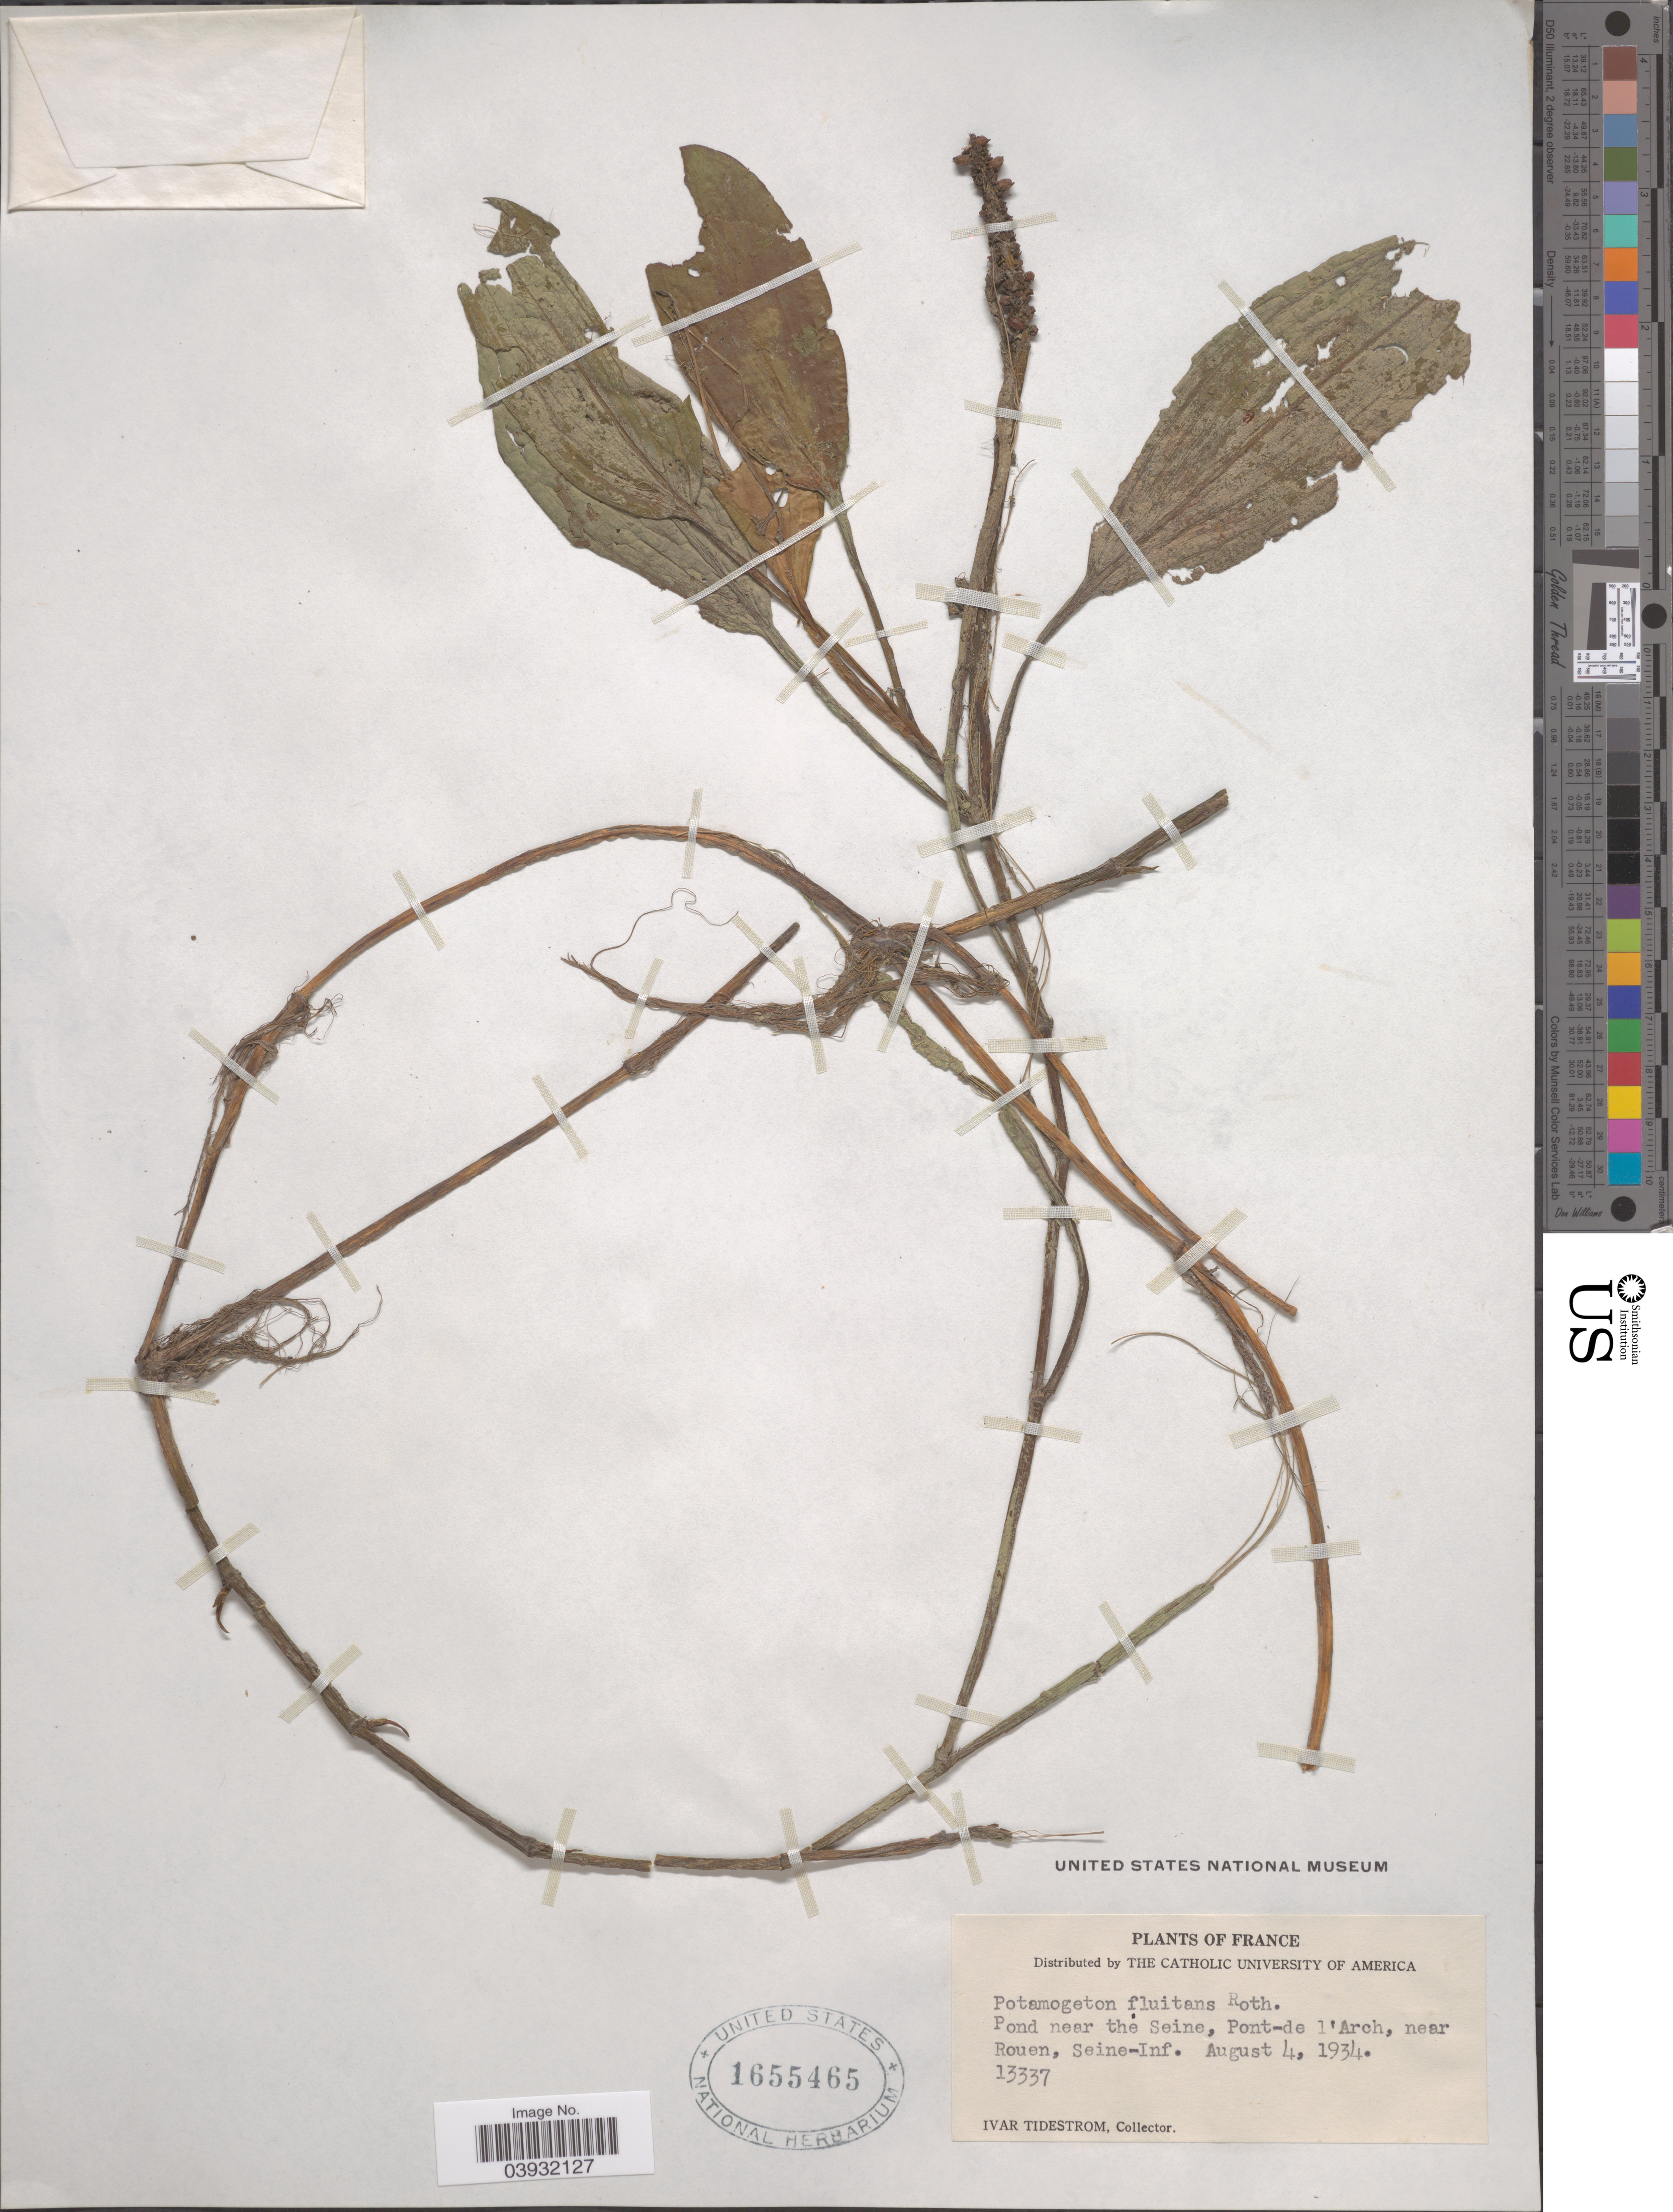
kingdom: Plantae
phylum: Tracheophyta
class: Liliopsida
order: Alismatales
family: Potamogetonaceae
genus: Potamogeton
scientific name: Potamogeton fluitans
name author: Roth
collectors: I. F. Tidestrom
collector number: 13337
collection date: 1934-08-04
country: France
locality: Pond near the Seine, Pont-de l'Arch, near Rouen, Seine-Inf.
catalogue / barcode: US 1655465